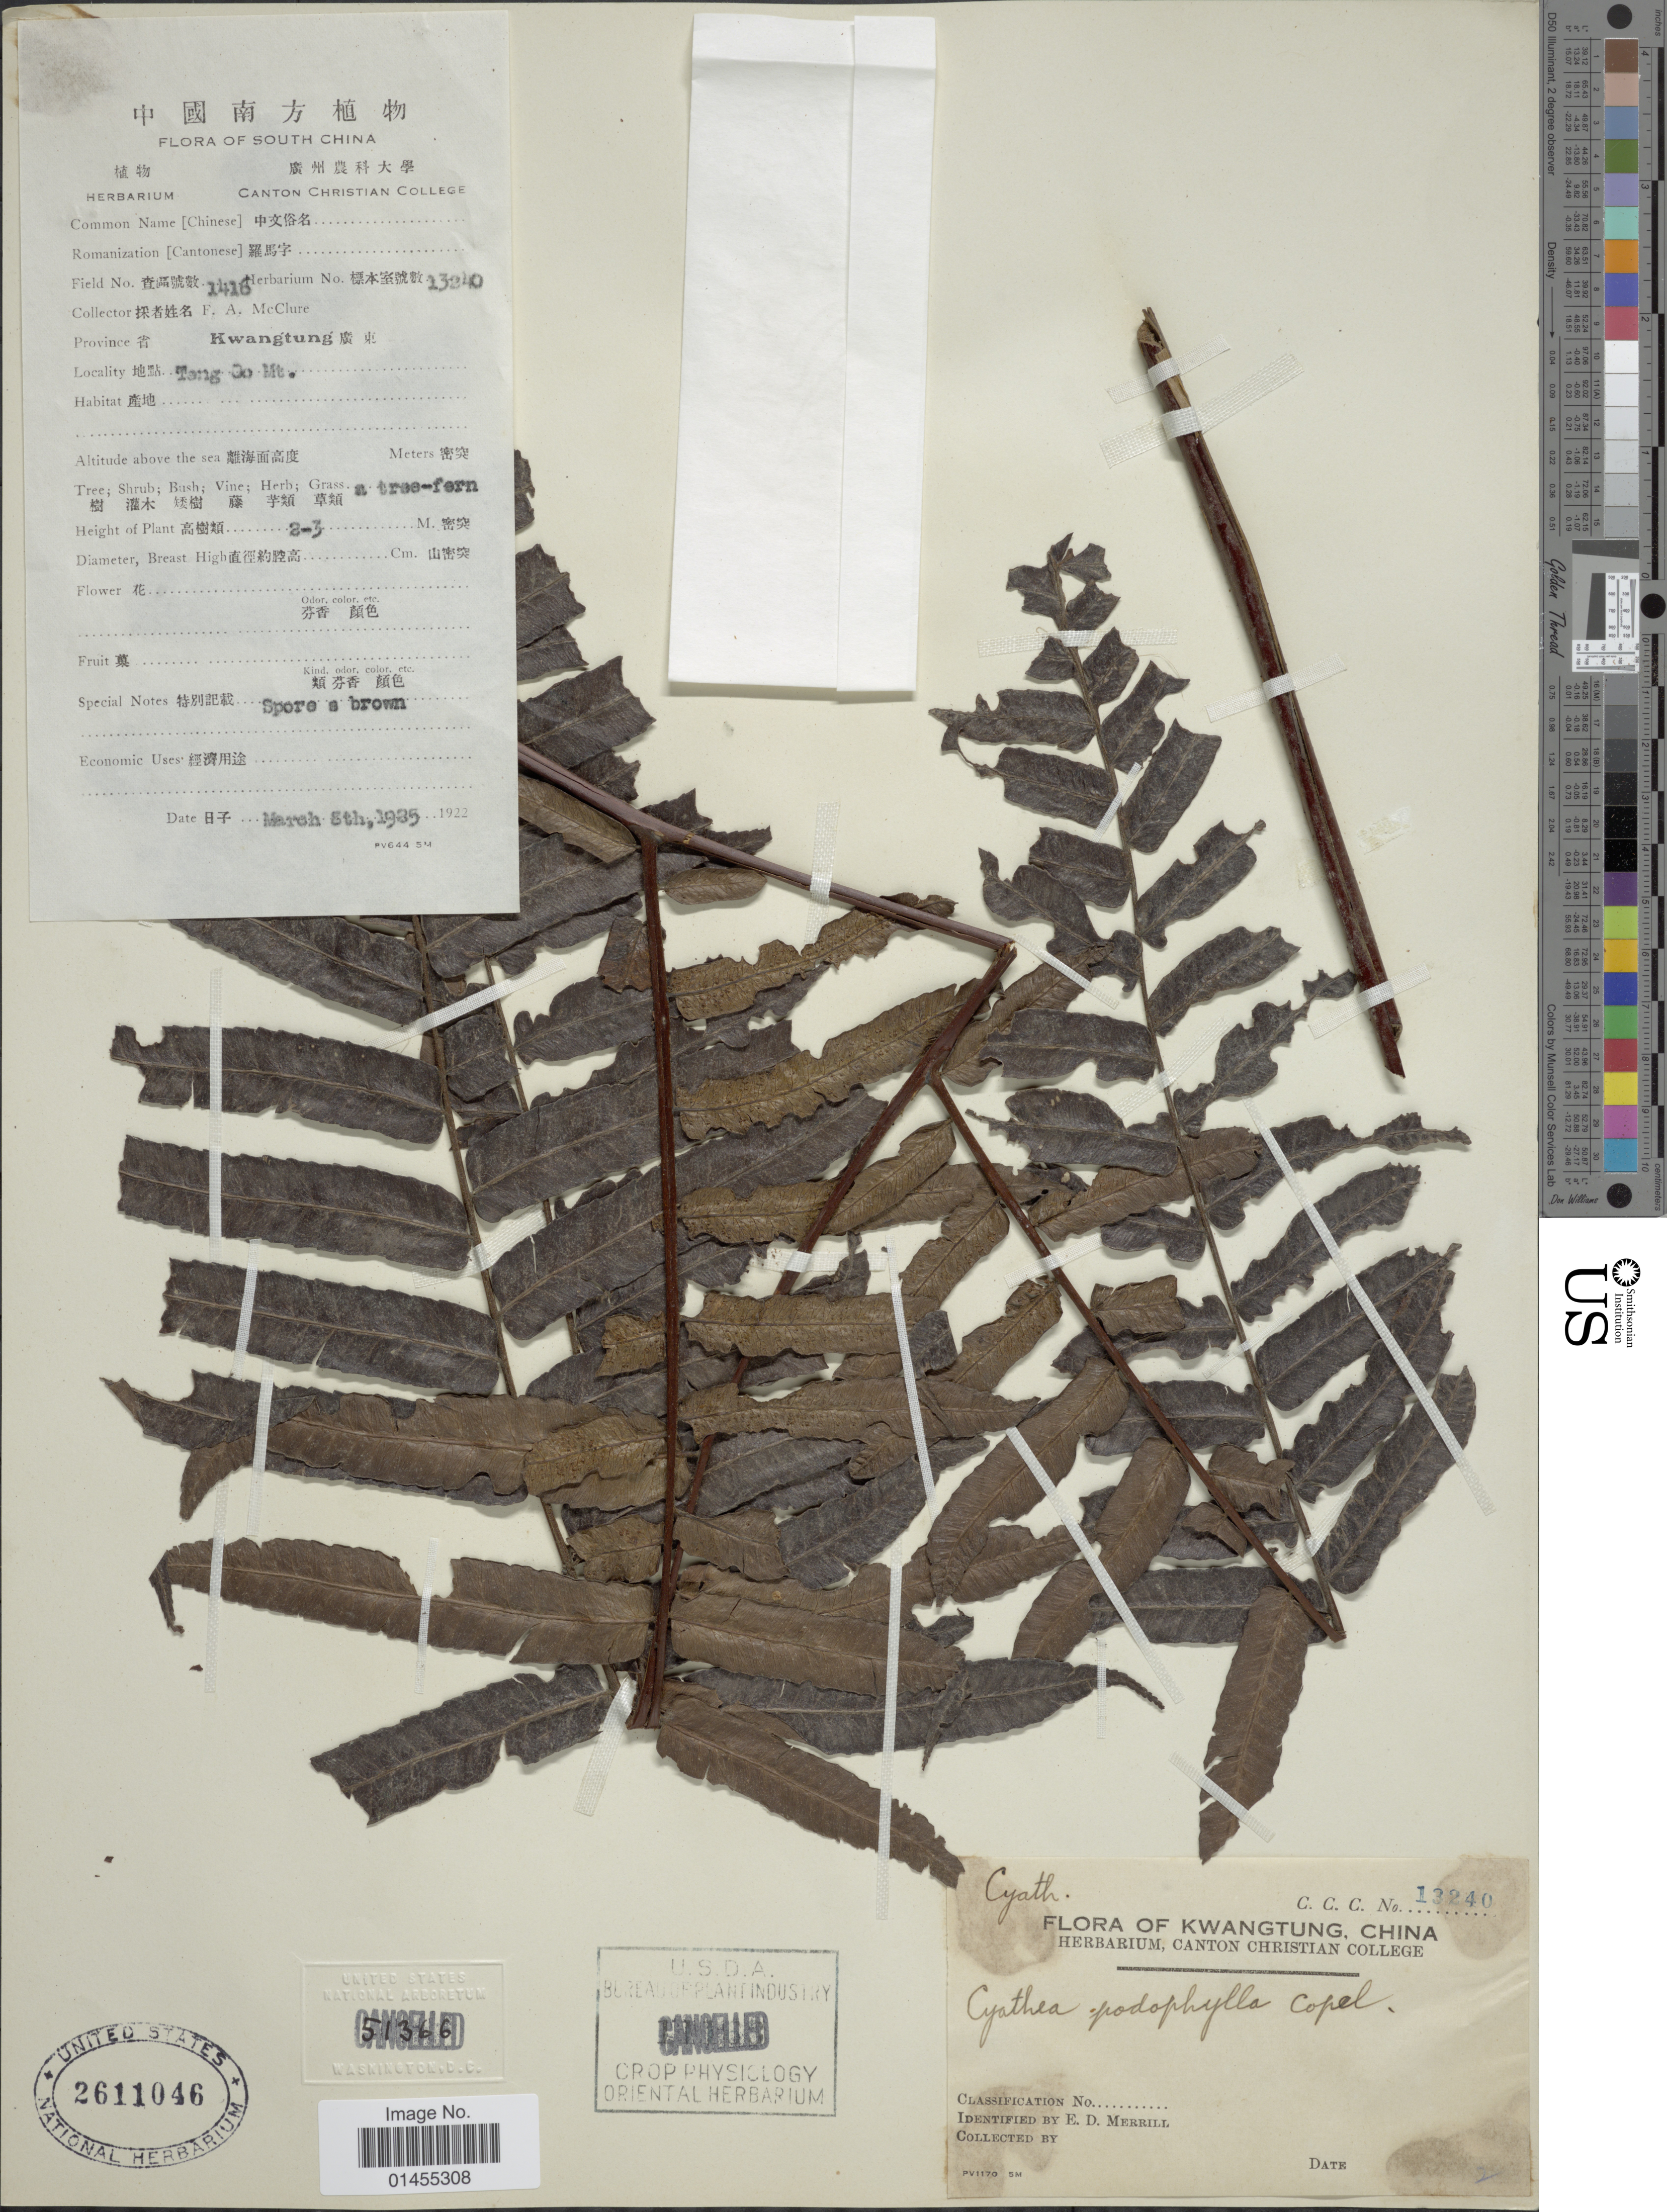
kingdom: Plantae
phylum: Tracheophyta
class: Polypodiopsida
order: Cyatheales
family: Cyatheaceae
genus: Alsophila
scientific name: Alsophila podophylla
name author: Hook.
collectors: F. A. McClure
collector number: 13240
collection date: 1935-03-05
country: China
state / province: Guangdong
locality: South China, Kwangtung, Tang Do Mt. [interpreted]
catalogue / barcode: US 2611046